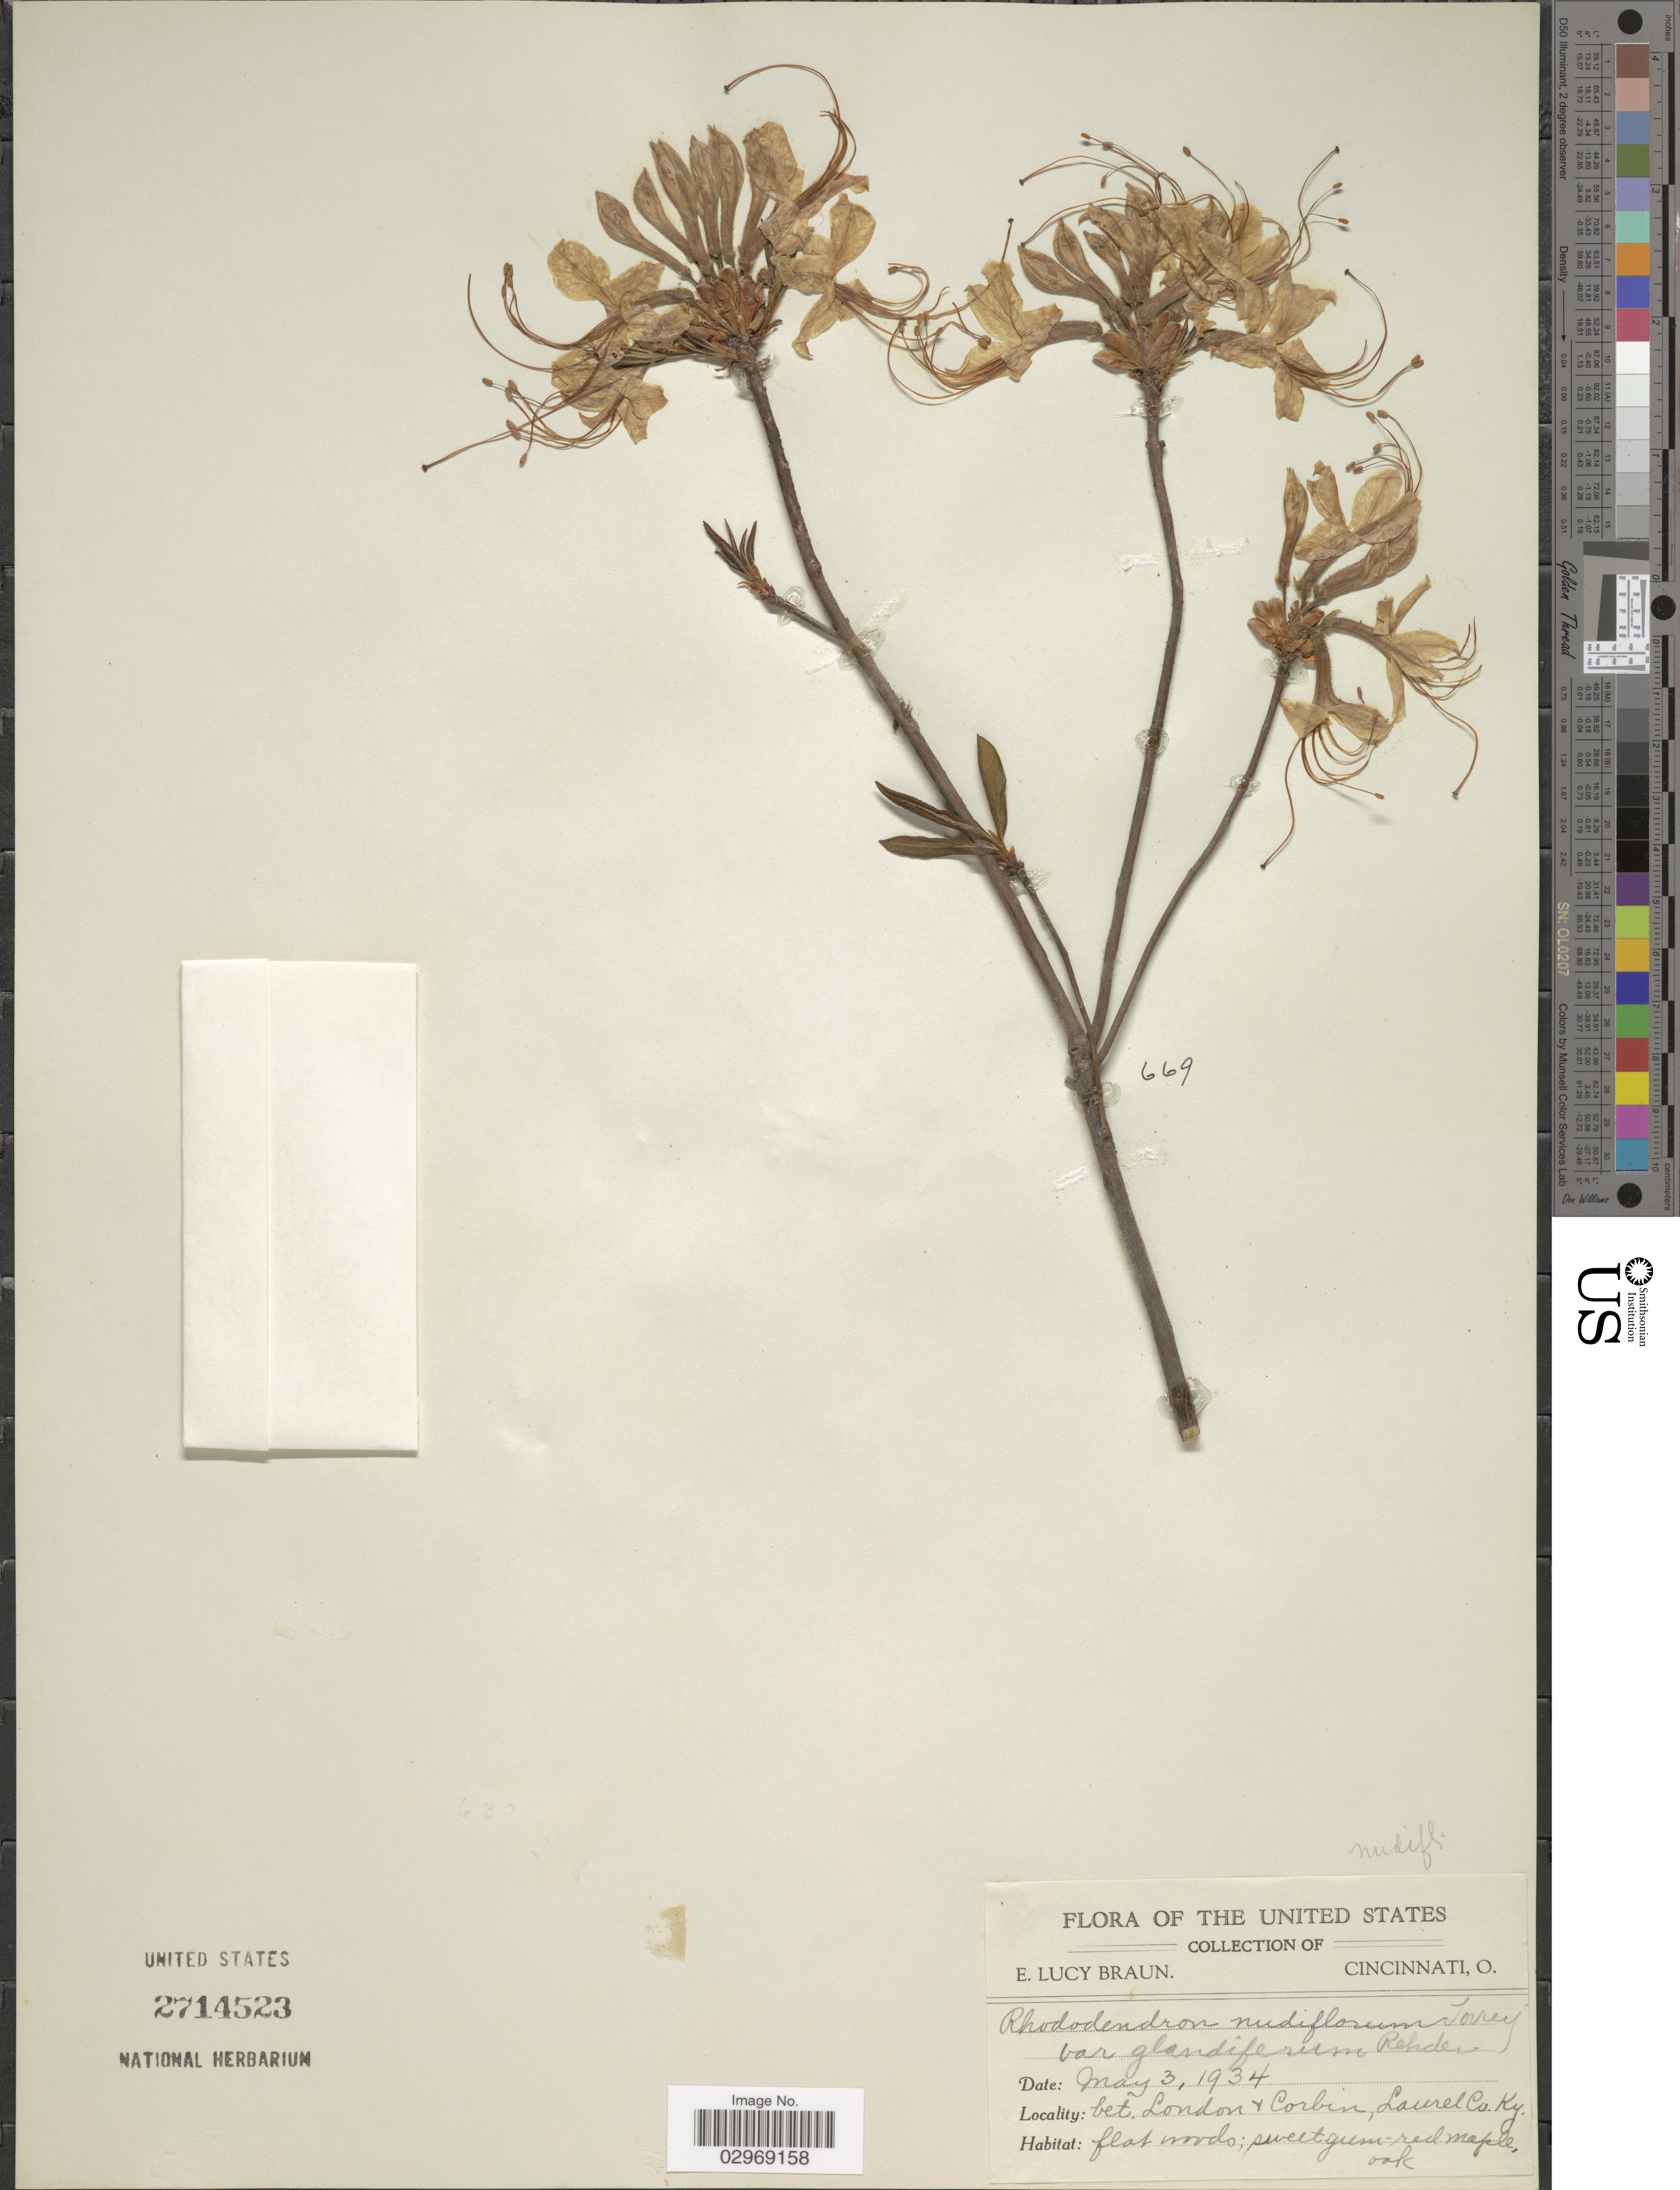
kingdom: Plantae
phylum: Tracheophyta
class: Magnoliopsida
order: Ericales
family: Ericaceae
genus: Rhododendron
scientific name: Rhododendron nudiflorum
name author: Torr.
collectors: E. L. Braun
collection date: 1934-05-03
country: United States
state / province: Kentucky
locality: Bet. London & Corbin, Laurel Co. Ky.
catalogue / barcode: US 2714523